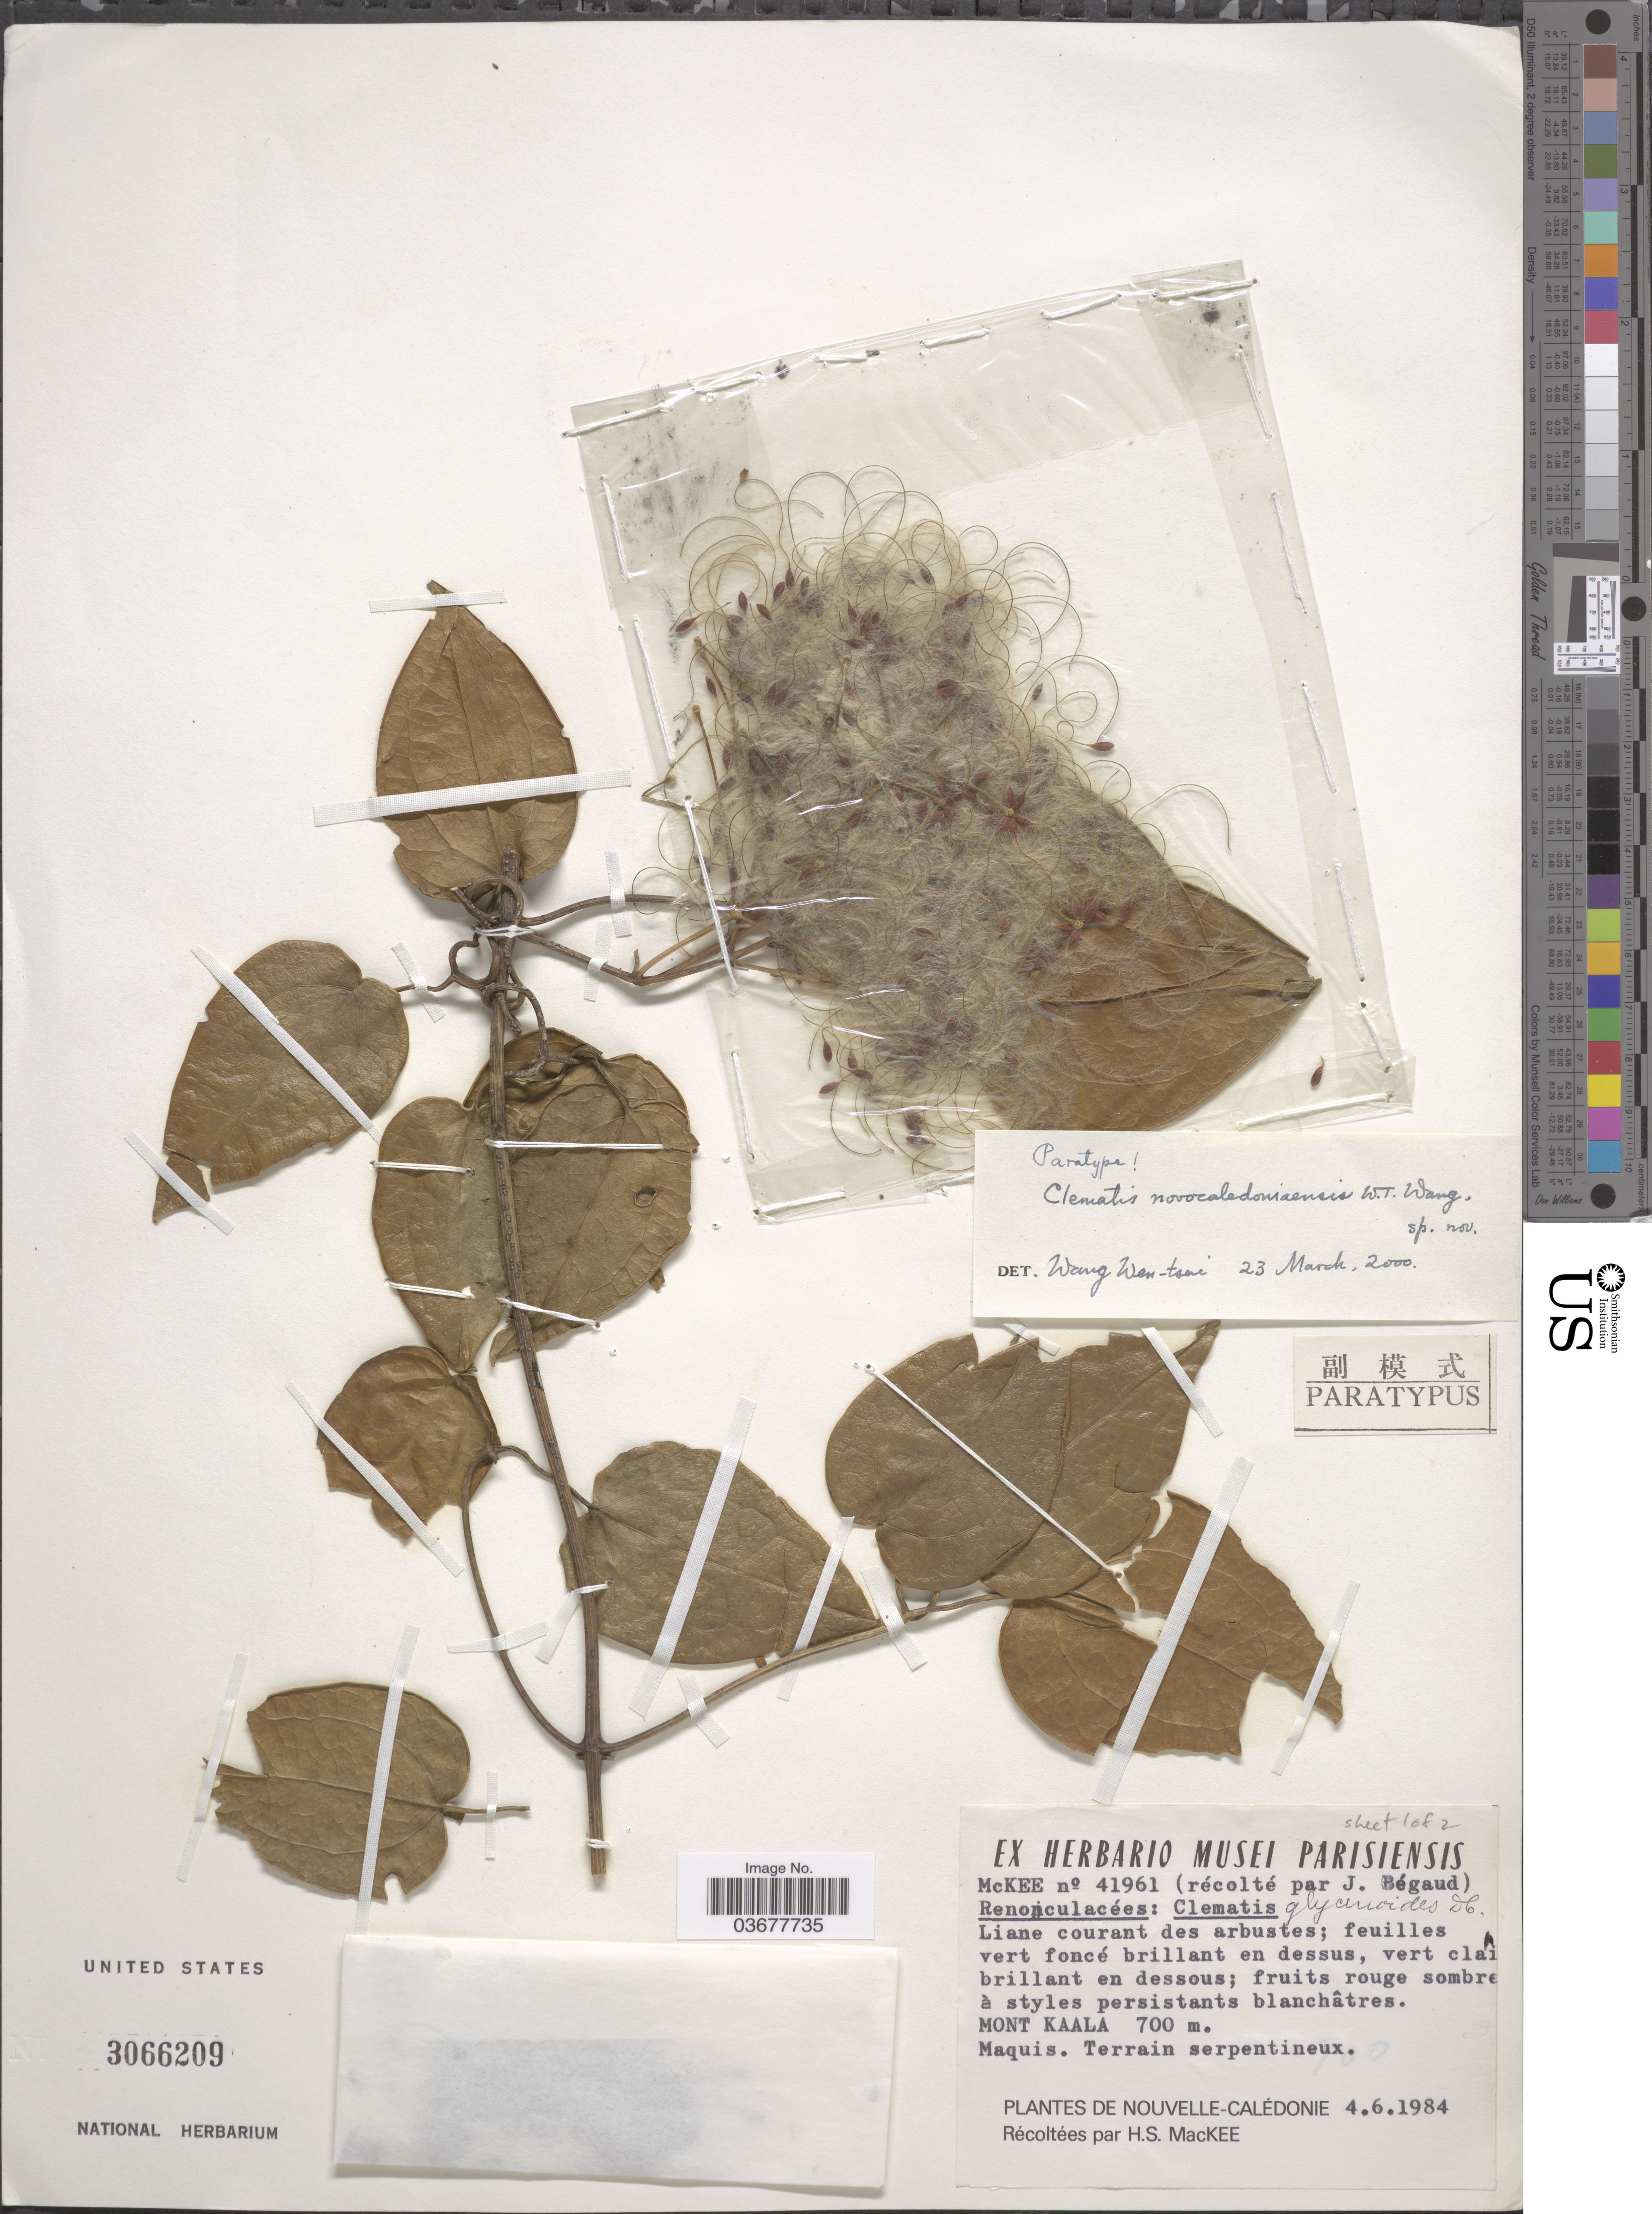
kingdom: Plantae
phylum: Tracheophyta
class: Magnoliopsida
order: Ranunculales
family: Ranunculaceae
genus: Clematis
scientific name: Clematis novocaledoniaensis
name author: W.T. Wang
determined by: Wang, W. T.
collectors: H. S. McKee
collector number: McKee41961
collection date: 1984-06-04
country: New Caledonia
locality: Mont Kaala. Maquis. Nouvelle-Calédonie.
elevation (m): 700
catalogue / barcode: US 3066209